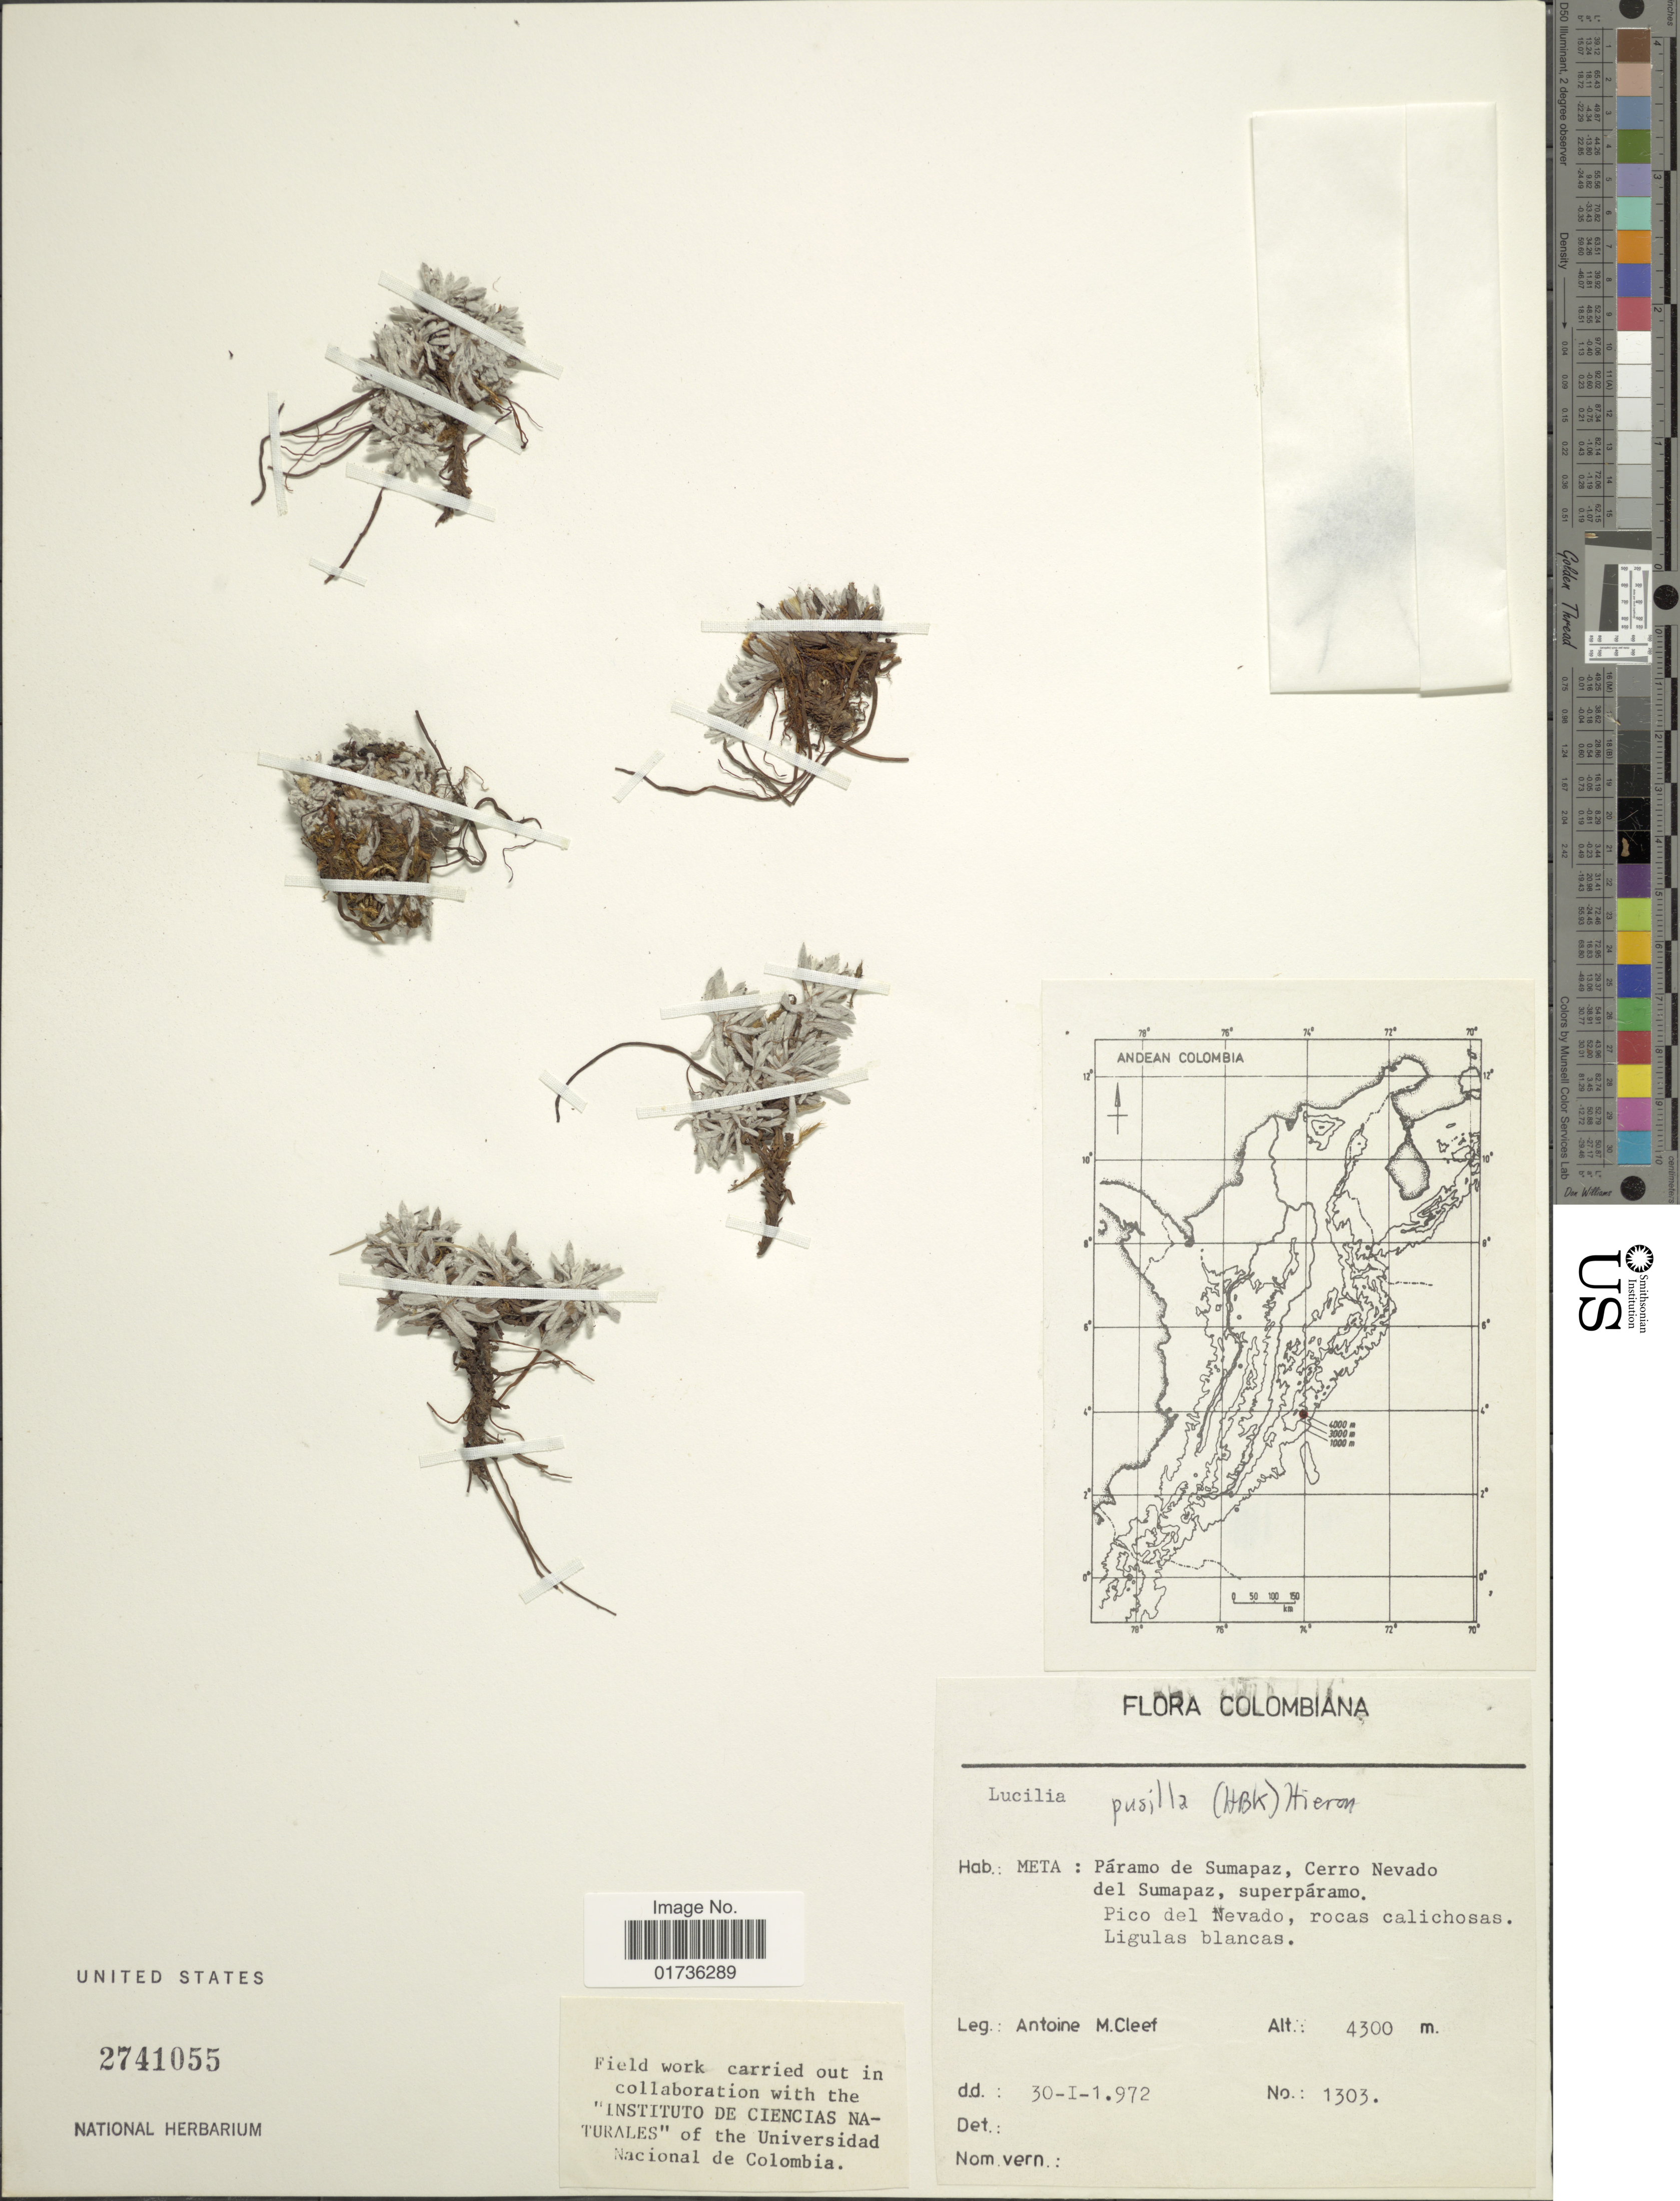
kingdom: Plantae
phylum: Tracheophyta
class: Magnoliopsida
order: Asterales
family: Asteraceae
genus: Lucilia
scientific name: Lucilia kunthiana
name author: (DC.) Zardini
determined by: Dillon, M. O.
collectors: A. M. Cleef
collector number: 1303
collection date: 1972-01-30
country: Colombia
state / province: Meta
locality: Páramo de Sumpaz, Cerro Nevado del Sumapaz, superpáramo Pico del Nevado, rocas calichosas. Ligulas blancas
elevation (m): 4300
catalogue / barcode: US 2741055